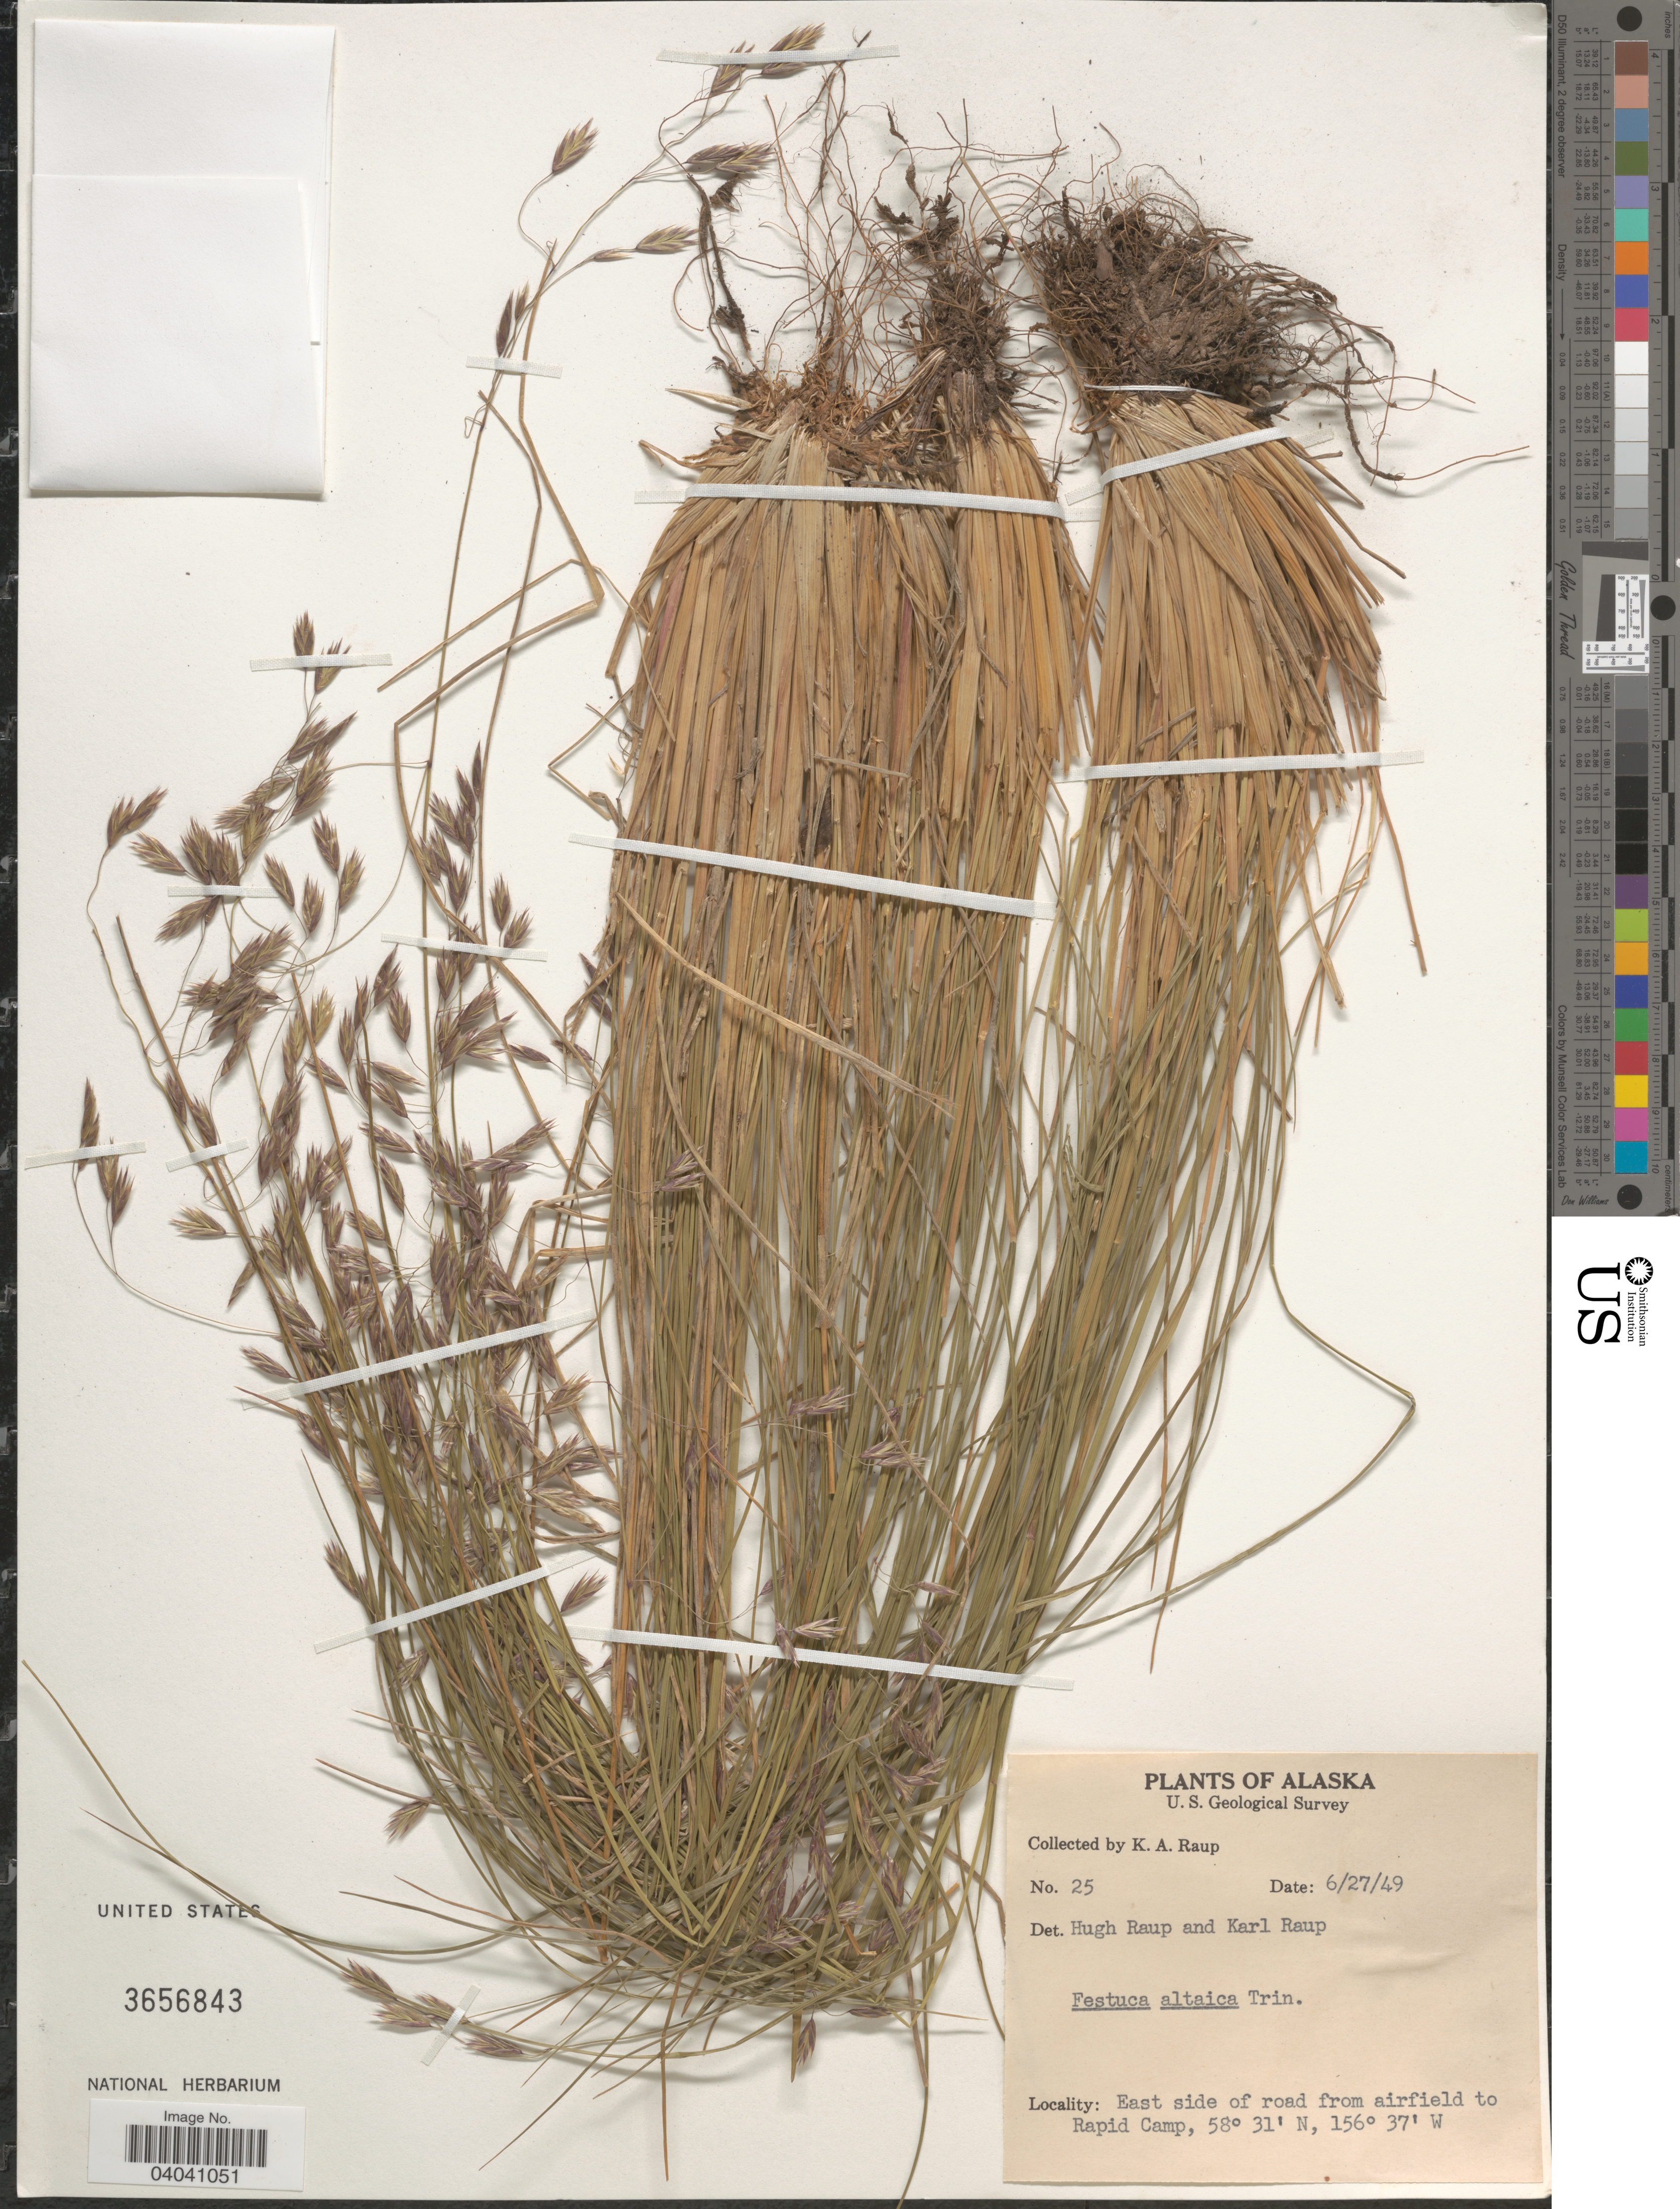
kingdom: Plantae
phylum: Tracheophyta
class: Liliopsida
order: Poales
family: Poaceae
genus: Festuca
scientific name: Festuca altaica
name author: Trin.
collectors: K. Raup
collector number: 25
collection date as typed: Transcribed d/m/y: 27/6/49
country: United States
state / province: Alaska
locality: East side of road from airfield to Rapid Camp.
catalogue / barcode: US 3656843